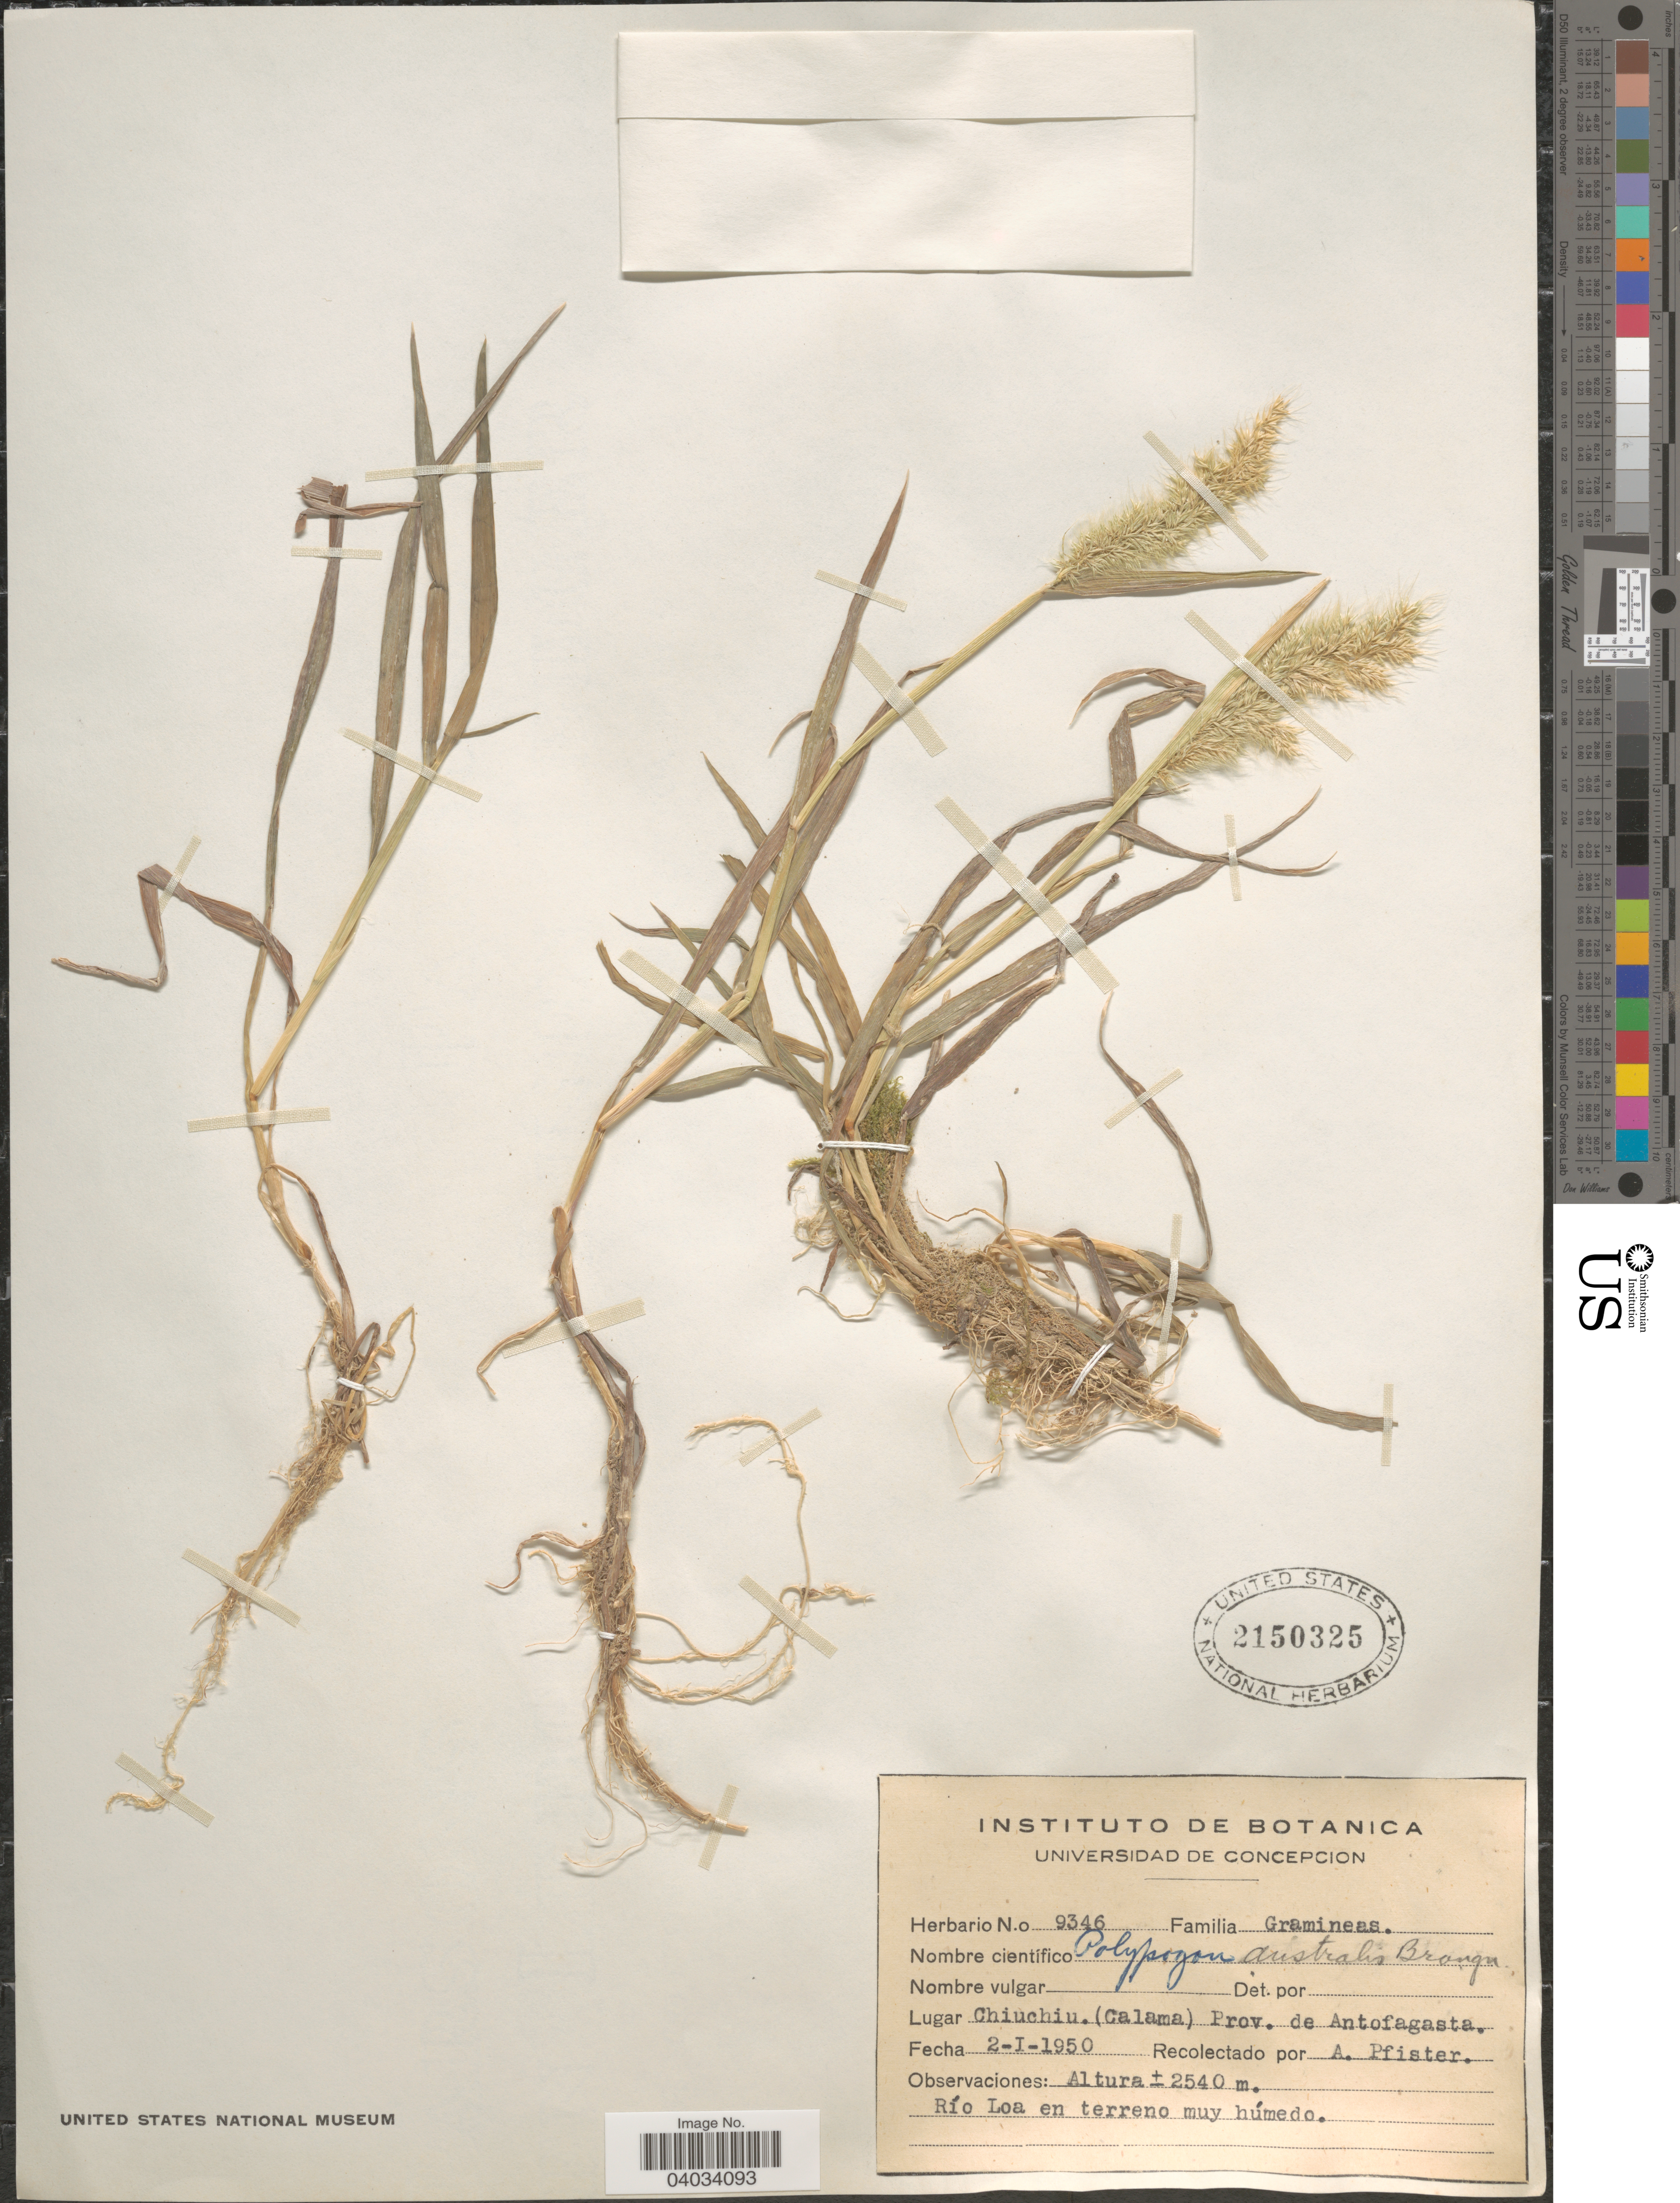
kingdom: Plantae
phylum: Tracheophyta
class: Liliopsida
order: Poales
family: Poaceae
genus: Polypogon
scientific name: Polypogon australis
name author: Brongn.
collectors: A. Pfister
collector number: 9346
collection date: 1950-01-02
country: Chile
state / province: Antofagasta (II)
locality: Chiuchiu (Calama). Río Loa en terreno muy húmedo.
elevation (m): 2540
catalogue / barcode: US 2150325